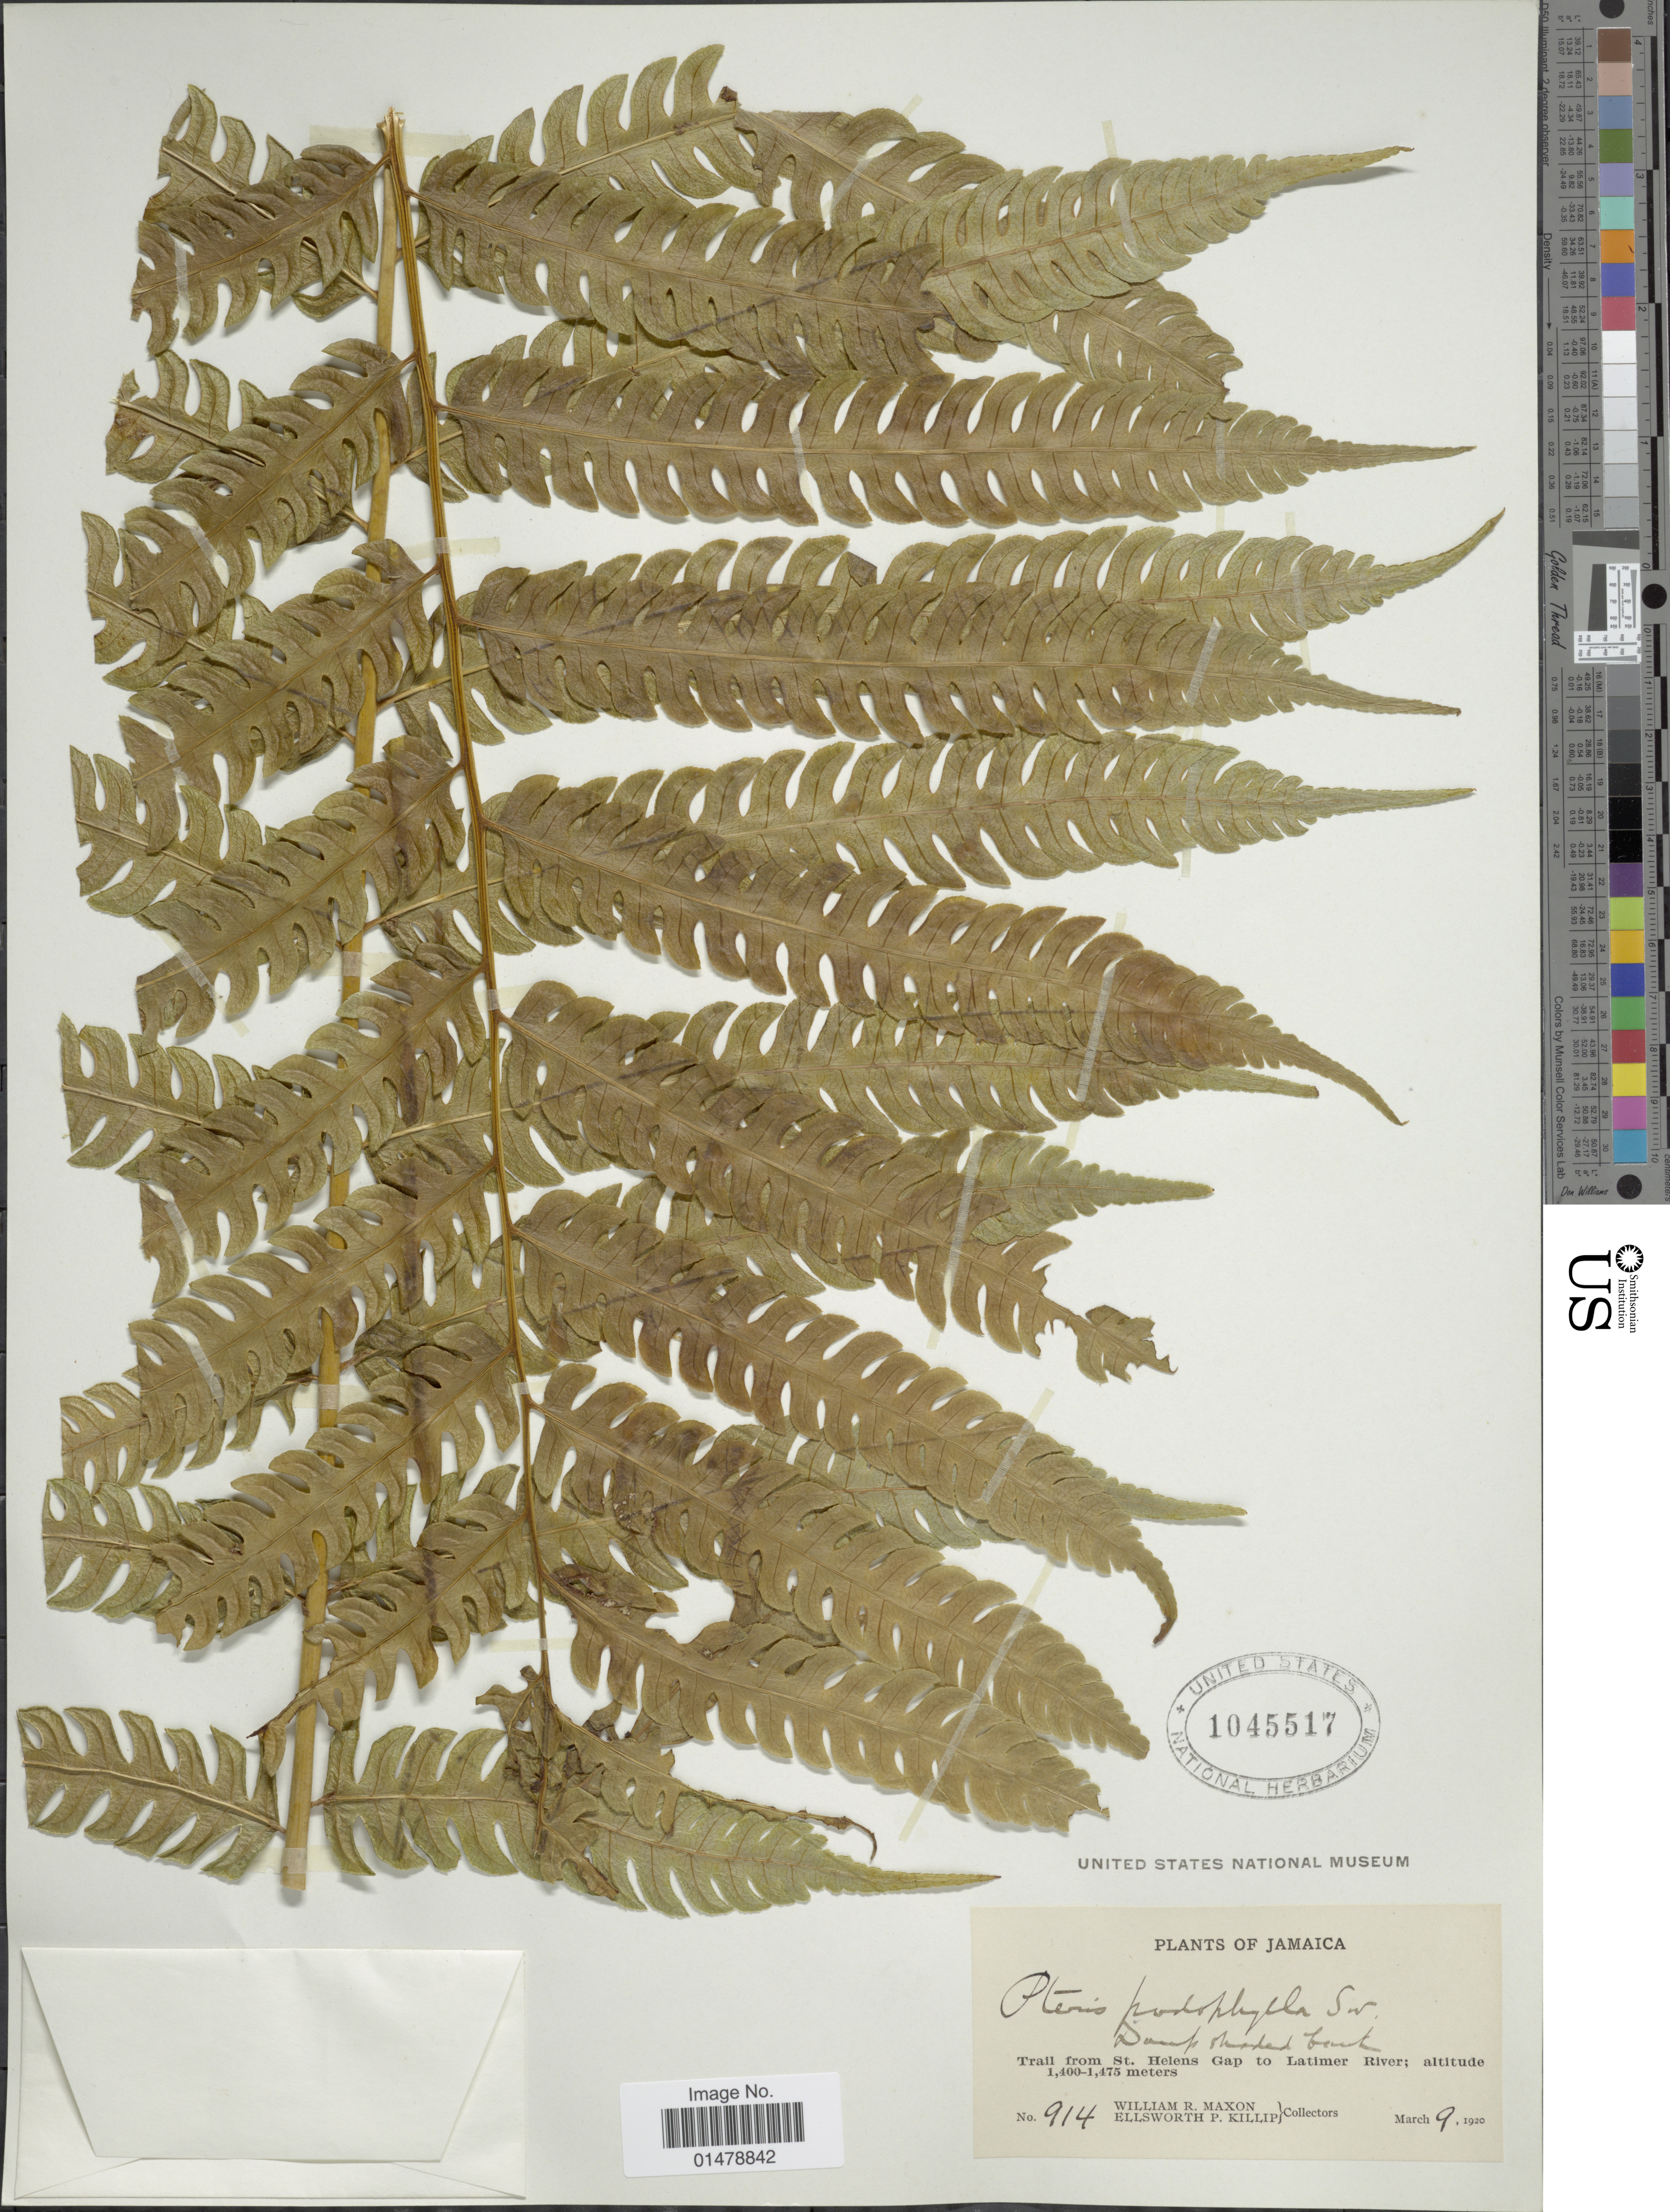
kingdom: Plantae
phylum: Tracheophyta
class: Polypodiopsida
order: Polypodiales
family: Pteridaceae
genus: Pteris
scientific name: Pteris podophylla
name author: Sw.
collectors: W. R. Maxon & E. P. Killip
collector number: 914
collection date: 1920-03-09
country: Jamaica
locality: Trail from St. Helens Gap to Latimer River.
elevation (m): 1400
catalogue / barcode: US 1045517